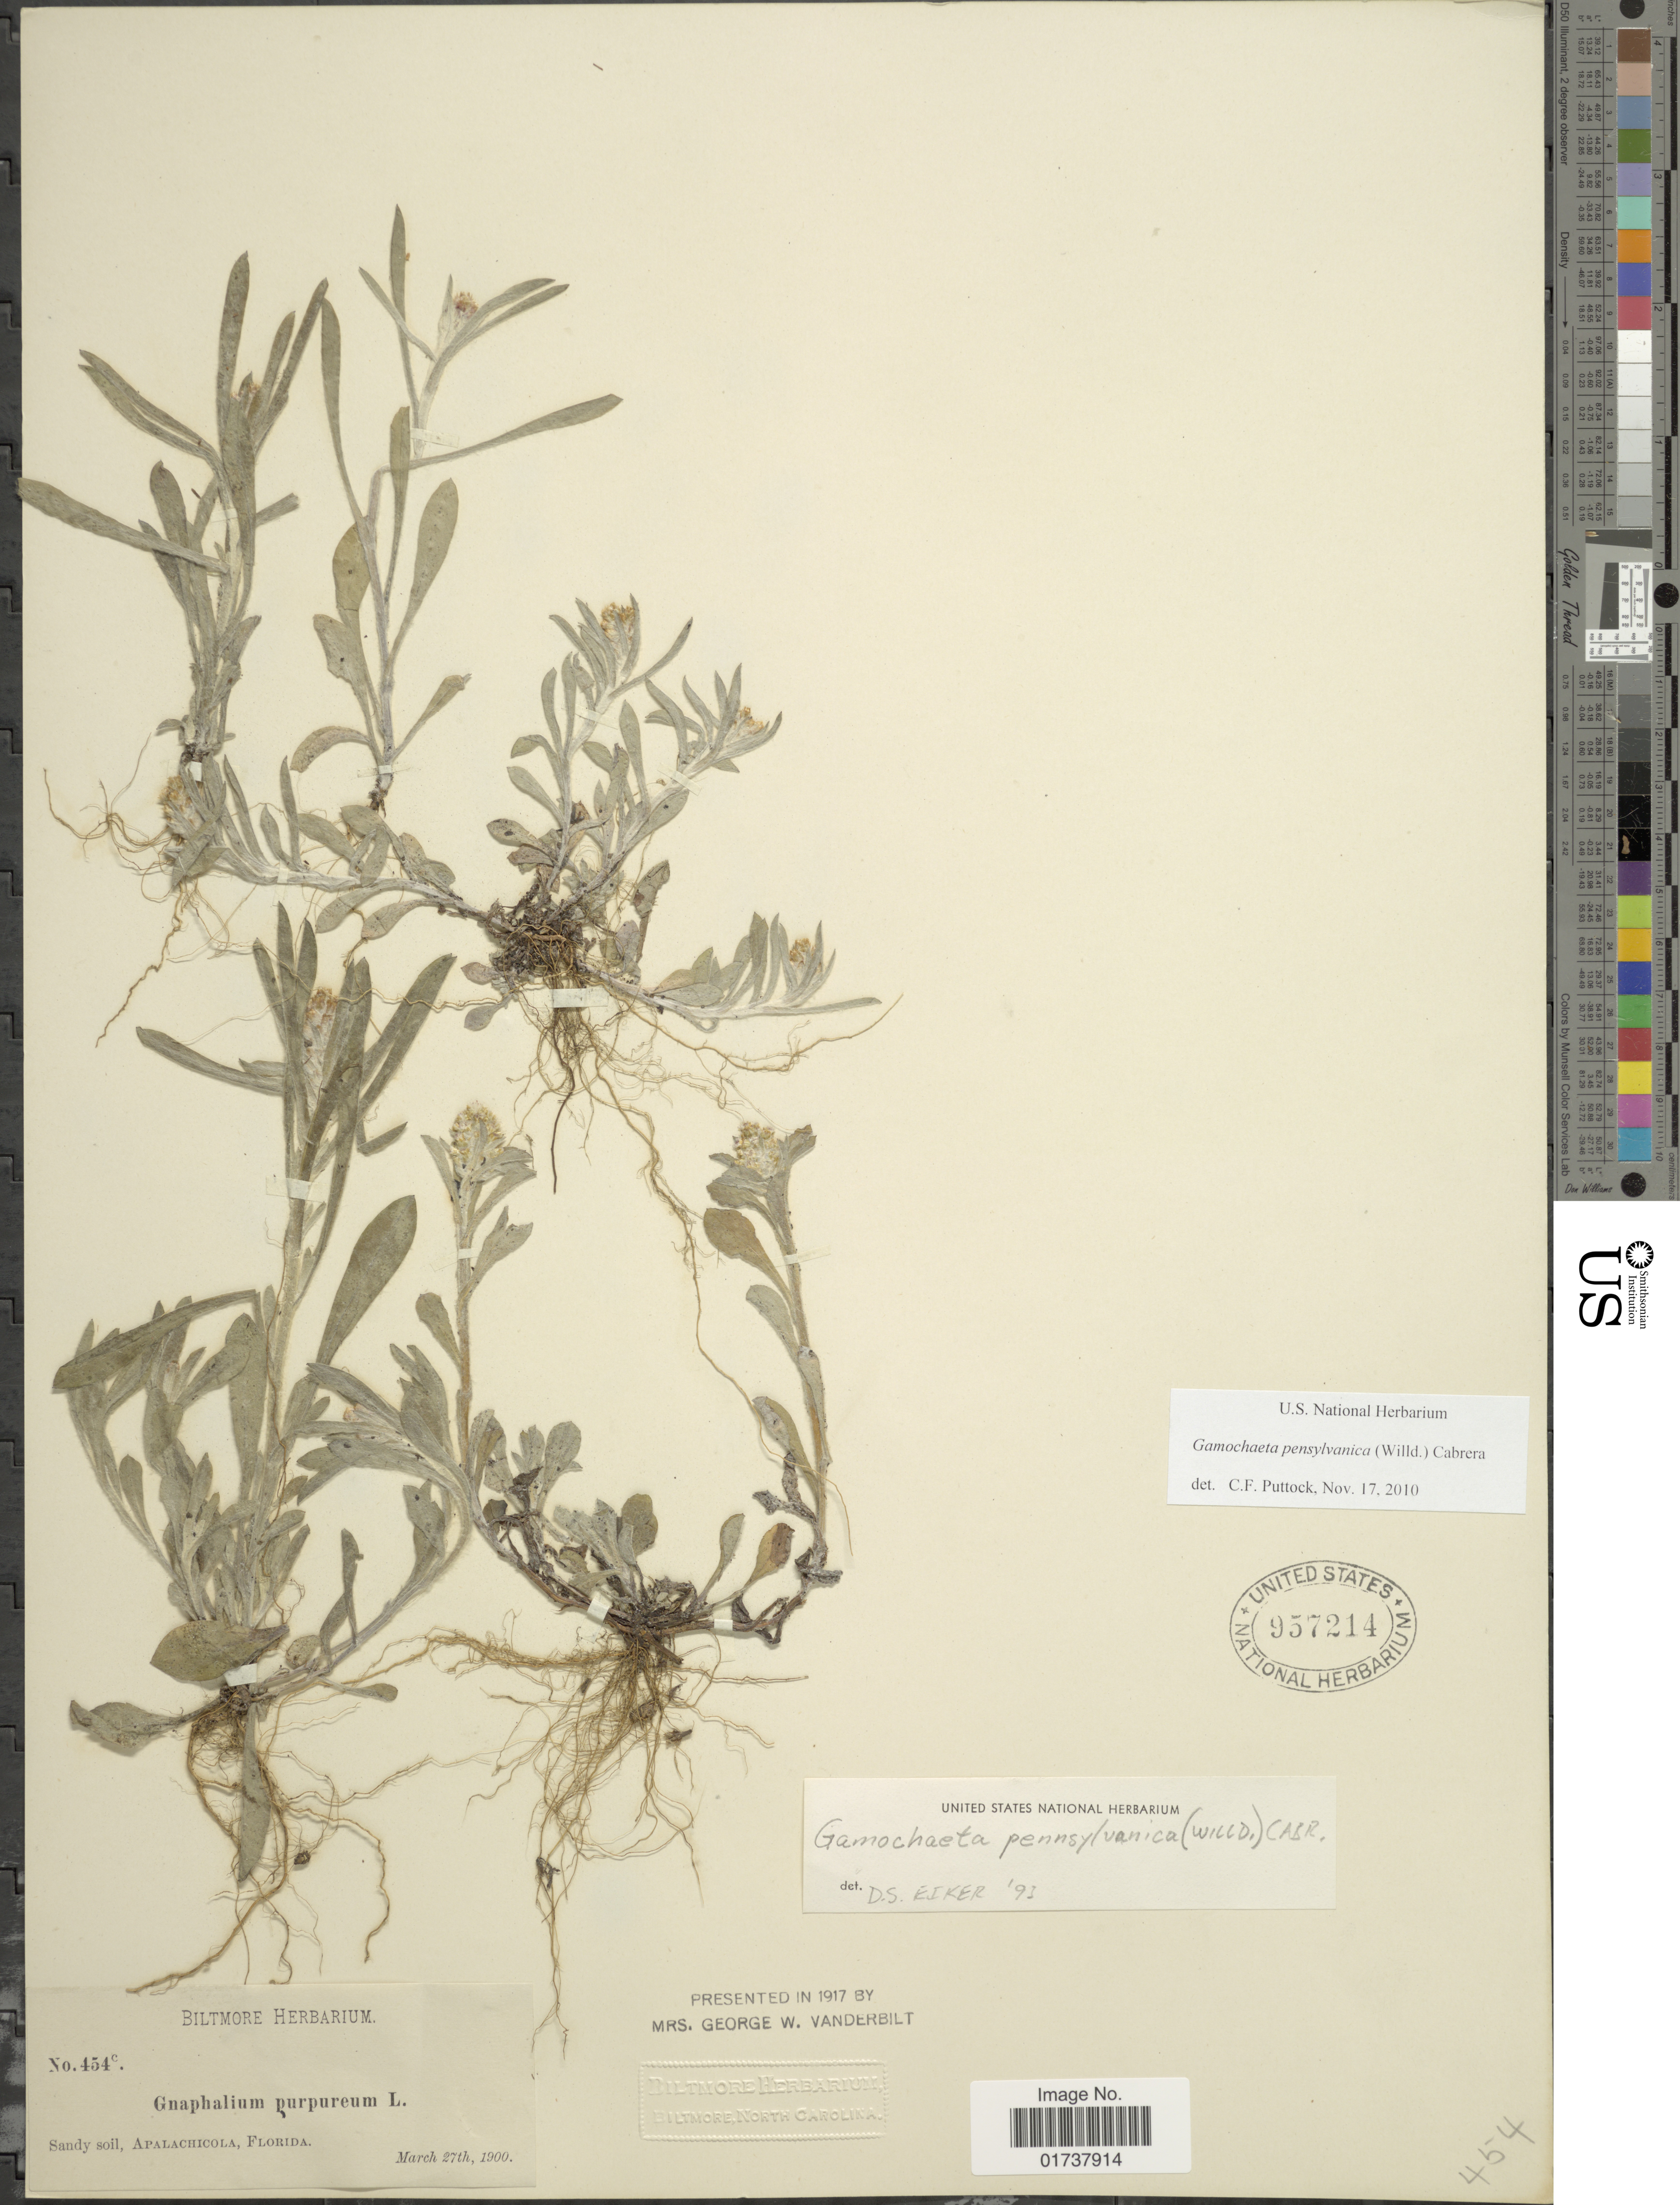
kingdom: Plantae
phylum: Tracheophyta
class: Magnoliopsida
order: Asterales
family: Asteraceae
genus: Gamochaeta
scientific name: Gamochaeta pensylvanica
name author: (Willd.) Cabrera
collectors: ex herb. Biltmore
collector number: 454c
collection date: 1900-03-27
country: United States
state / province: Florida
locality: Sandy soil, Apalachicola, Florida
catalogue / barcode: US 957214